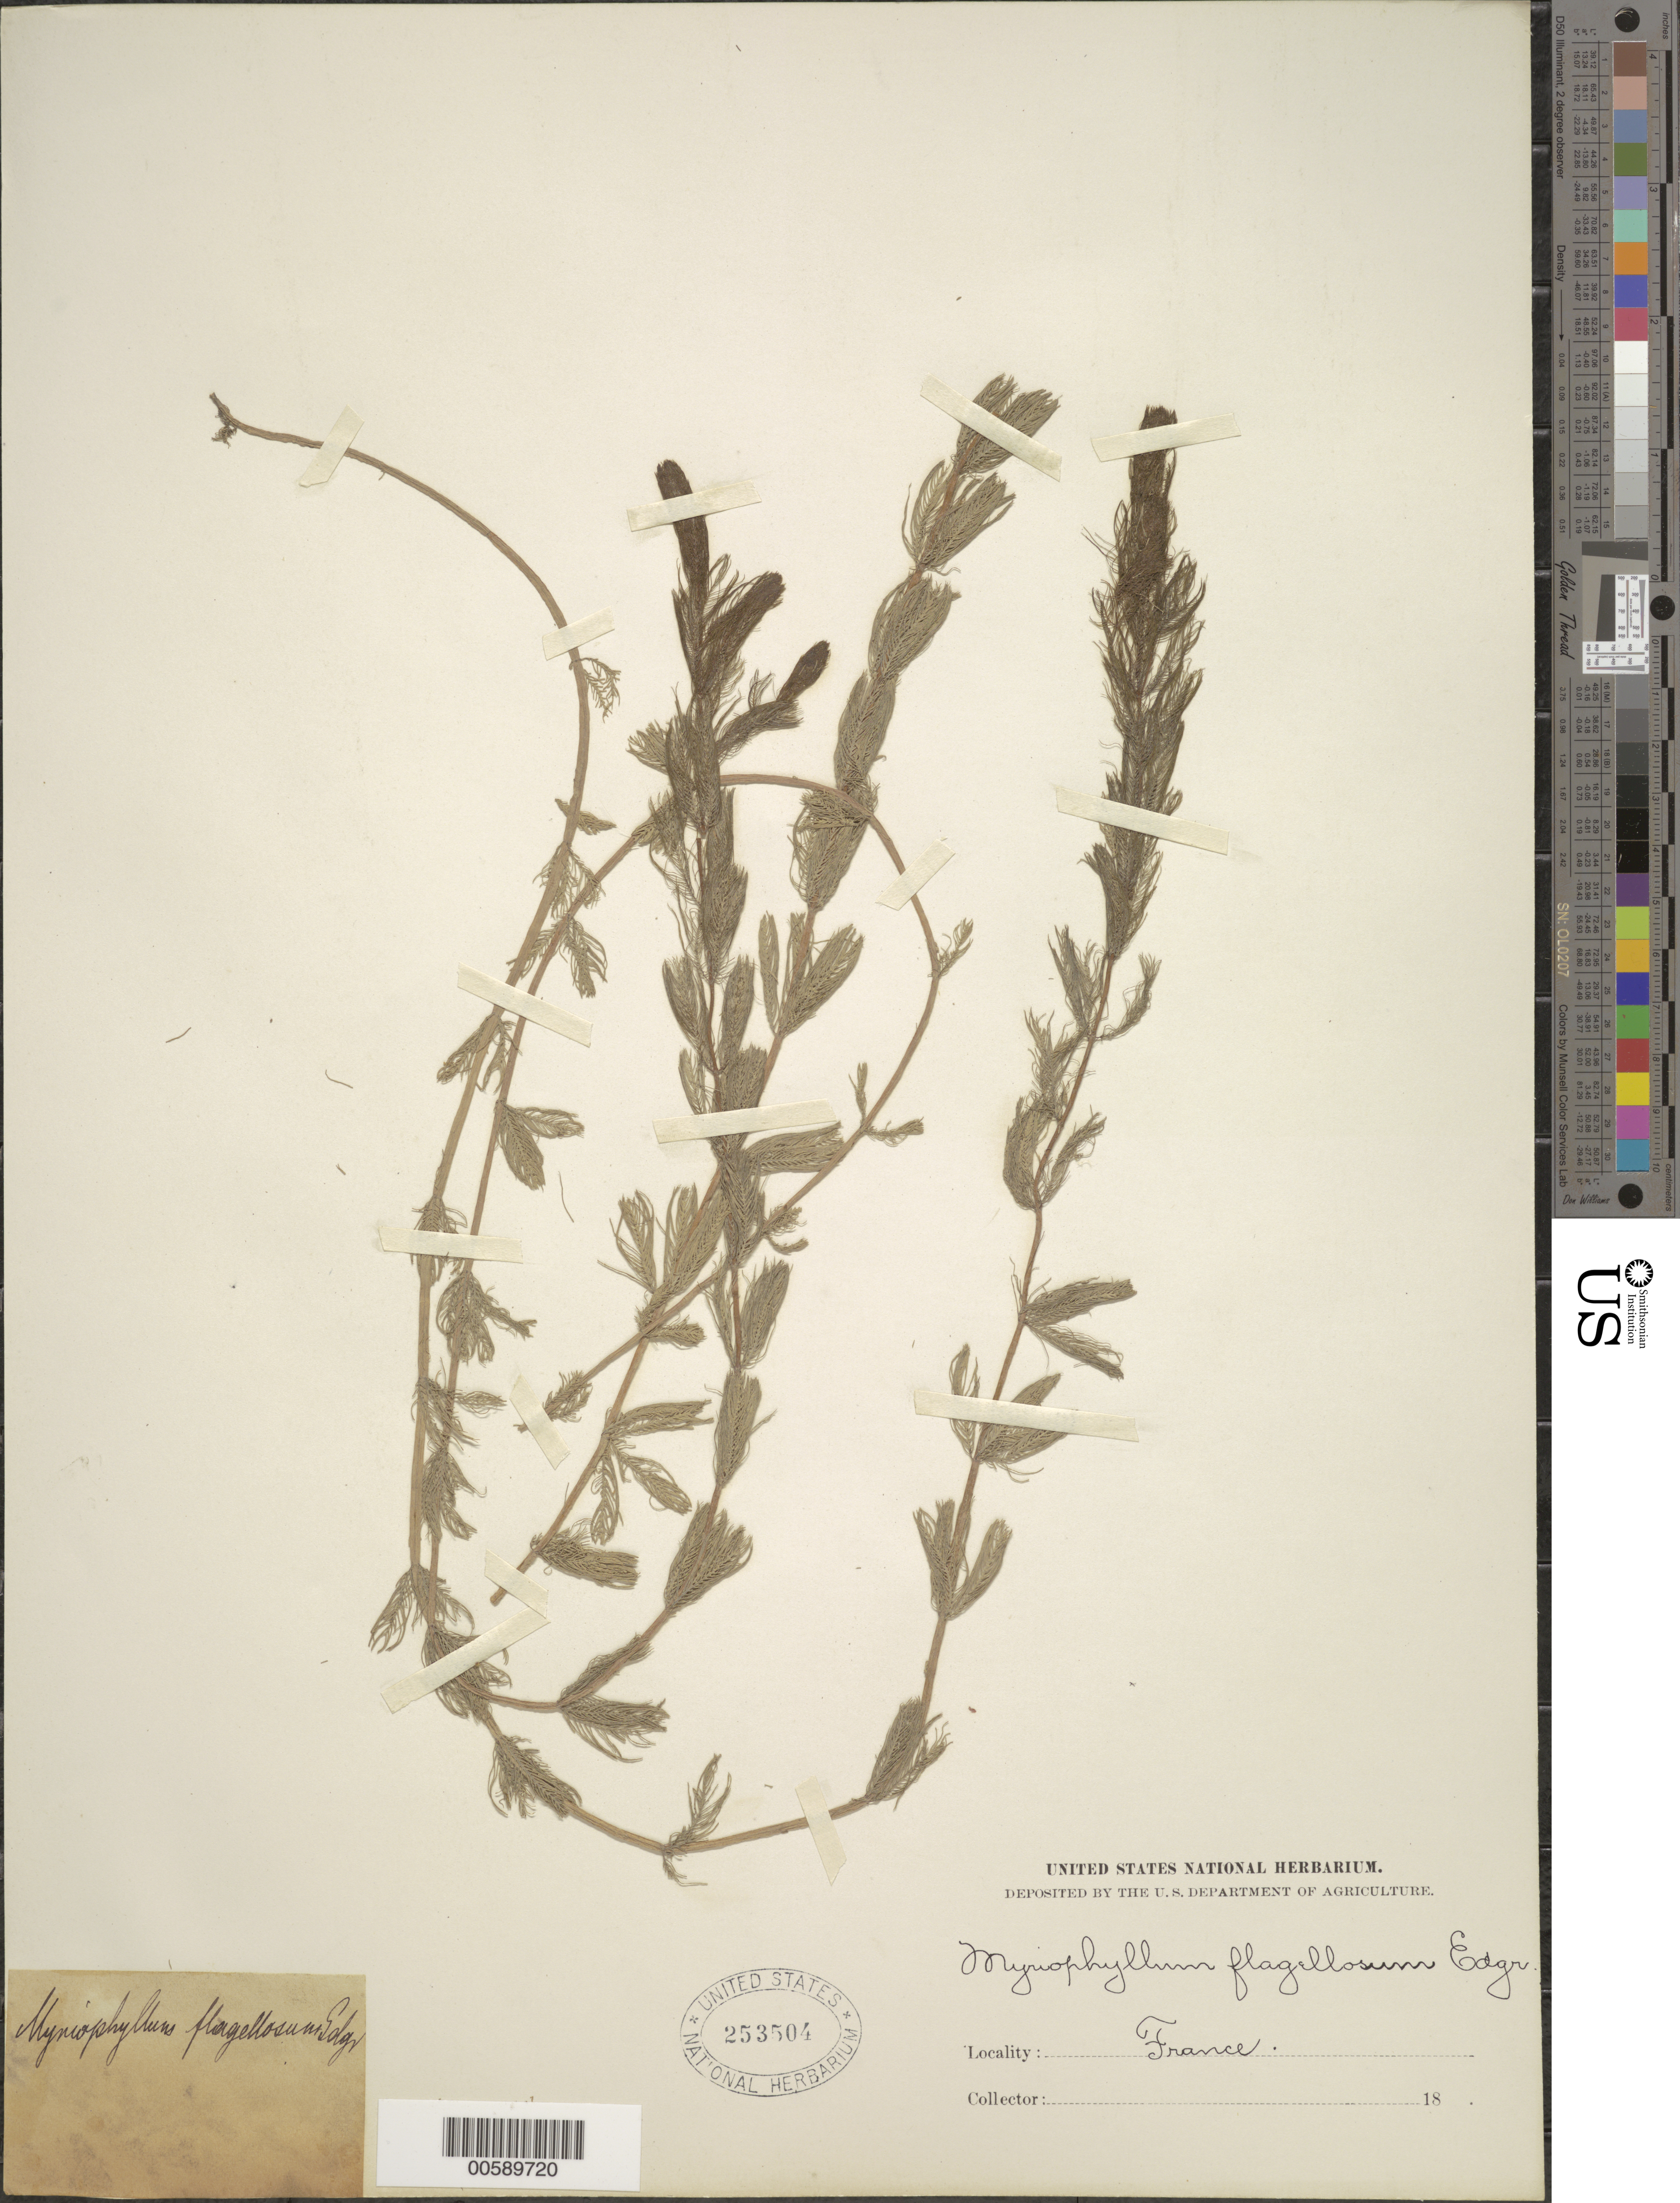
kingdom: Plantae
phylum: Tracheophyta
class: Magnoliopsida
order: Saxifragales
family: Haloragaceae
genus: Myriophyllum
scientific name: Myriophyllum flagellosum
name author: Edgr.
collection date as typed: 18--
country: France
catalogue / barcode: US 253504